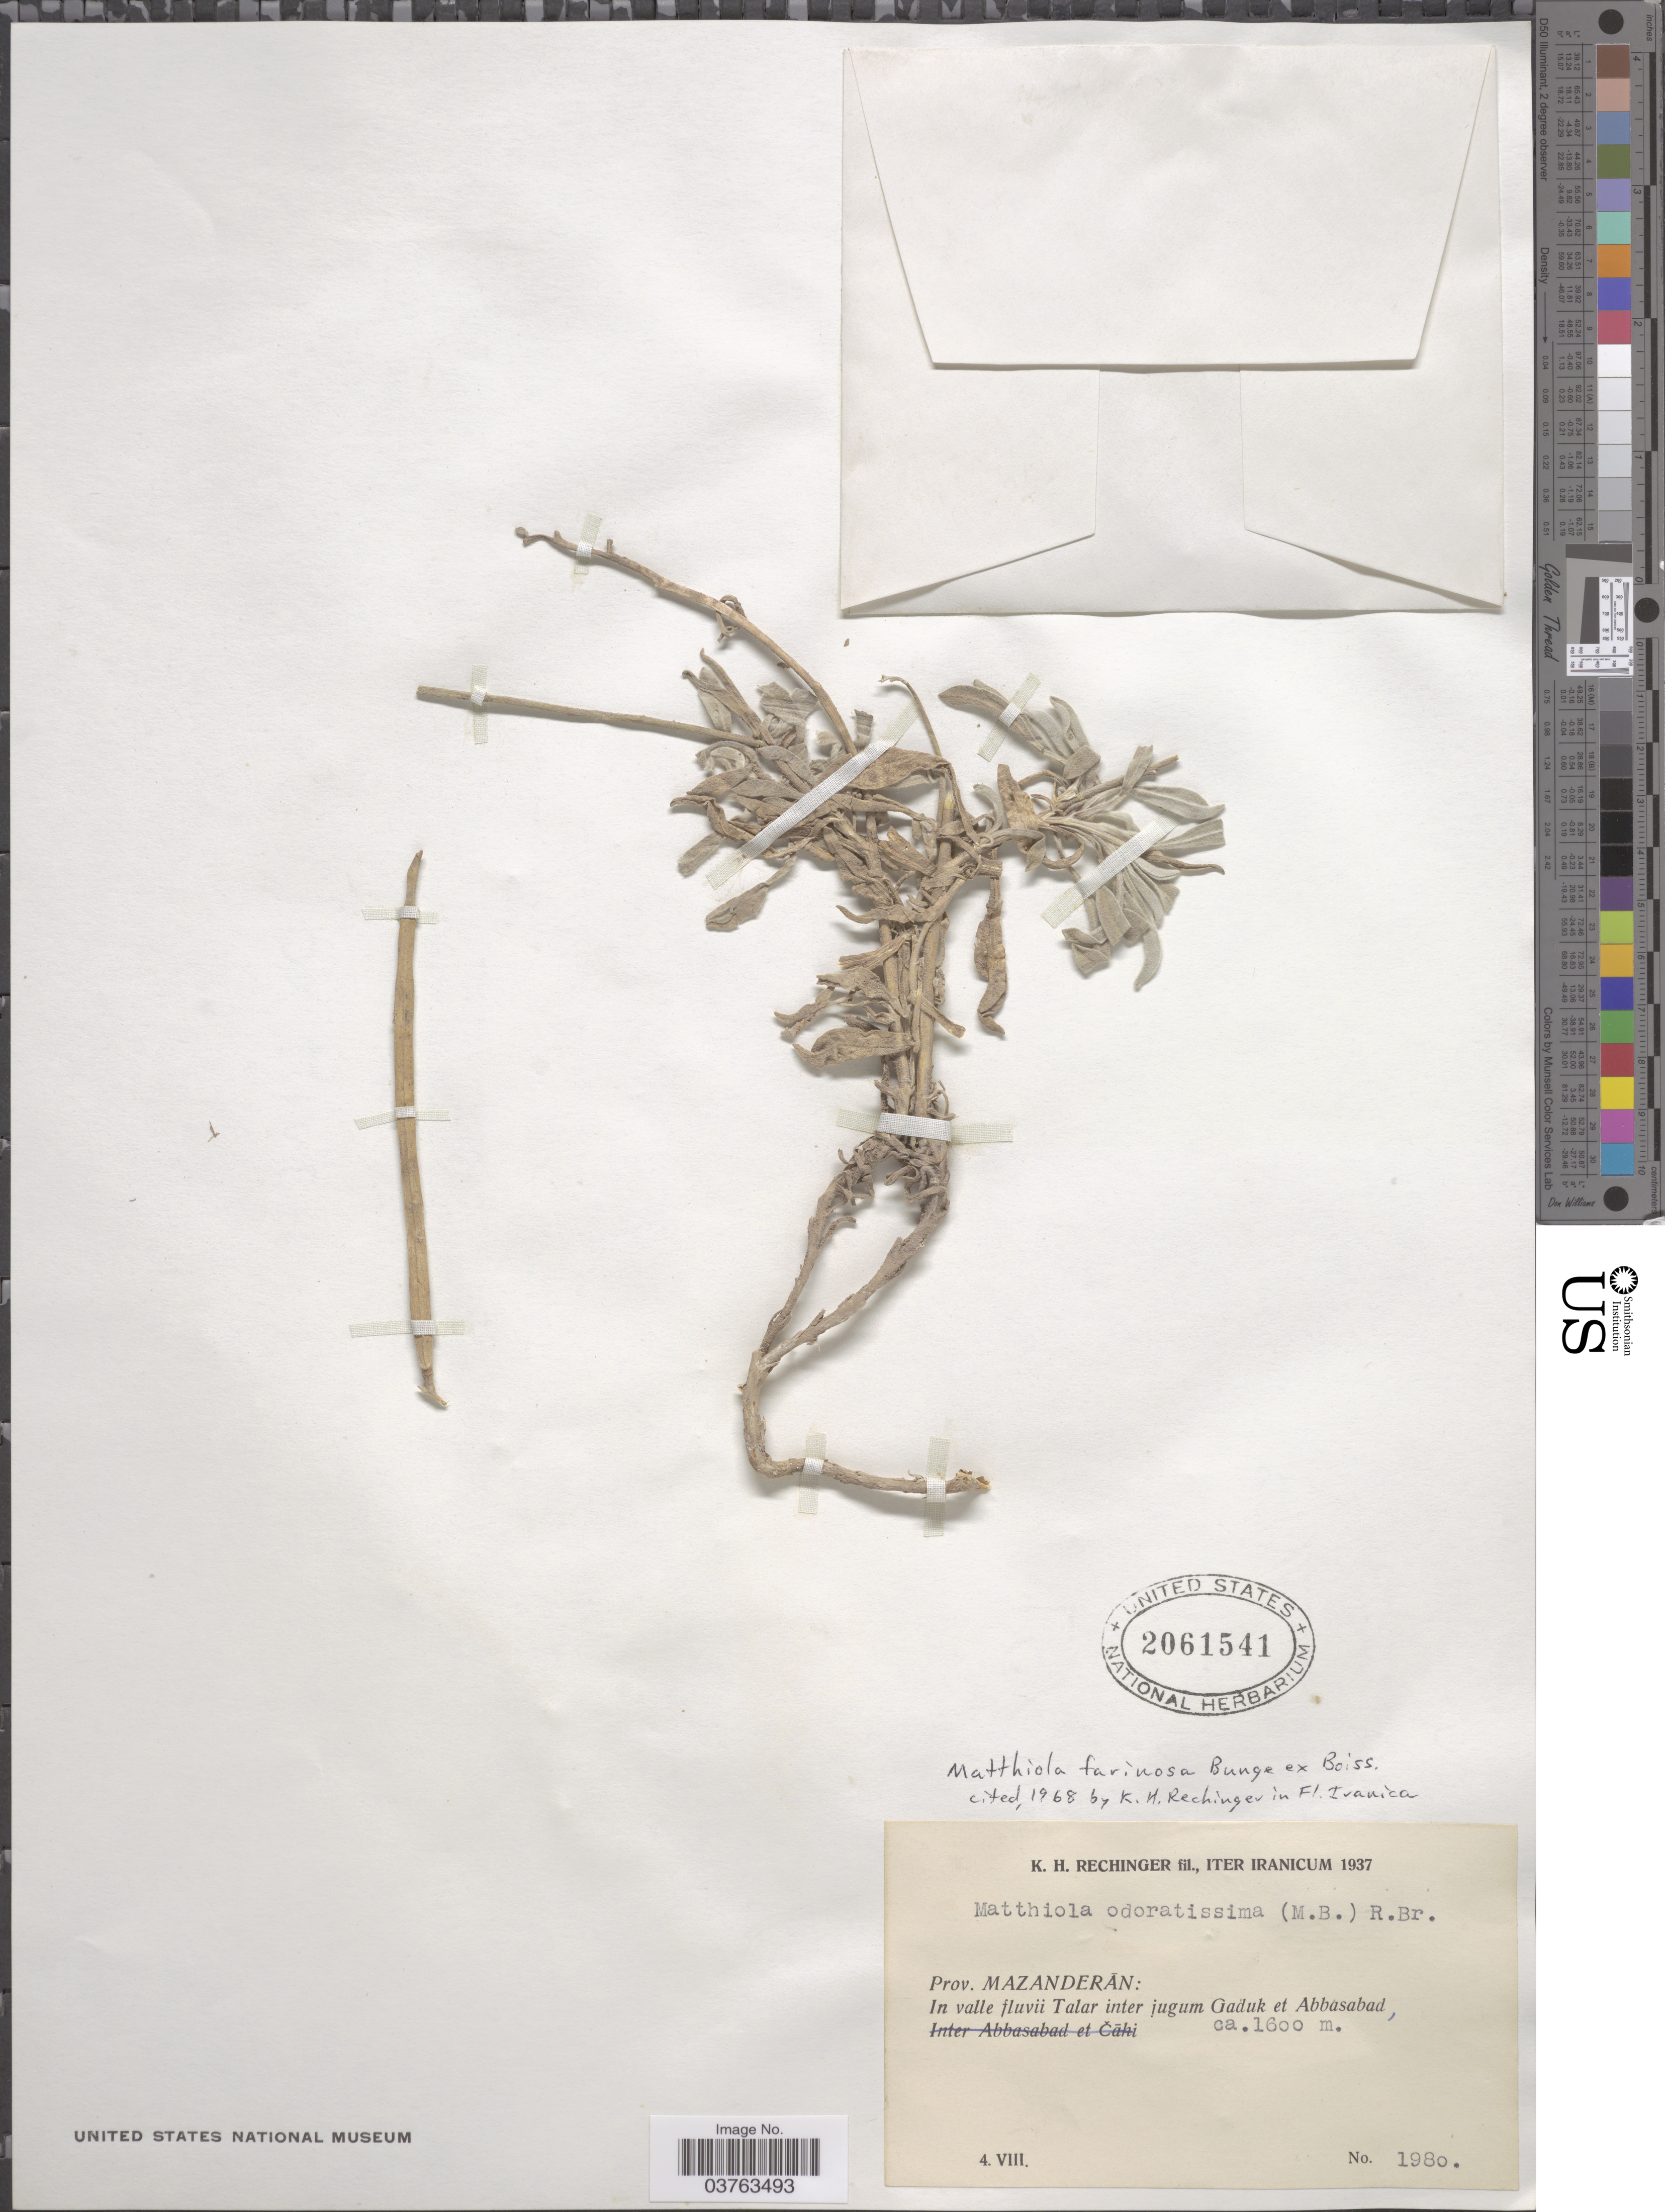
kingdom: Plantae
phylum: Tracheophyta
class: Magnoliopsida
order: Brassicales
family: Brassicaceae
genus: Matthiola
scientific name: Matthiola farinosa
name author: Bunge ex Boiss.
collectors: K. H. Rechinger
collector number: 1980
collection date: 1937-08-04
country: Iran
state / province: Mazandaran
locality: Iter Iranicum. Prov. Mazanderan. In valle fluvii Talar inter jugum Gaduk et Abbasabad.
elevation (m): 1600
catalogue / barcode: US 2061541